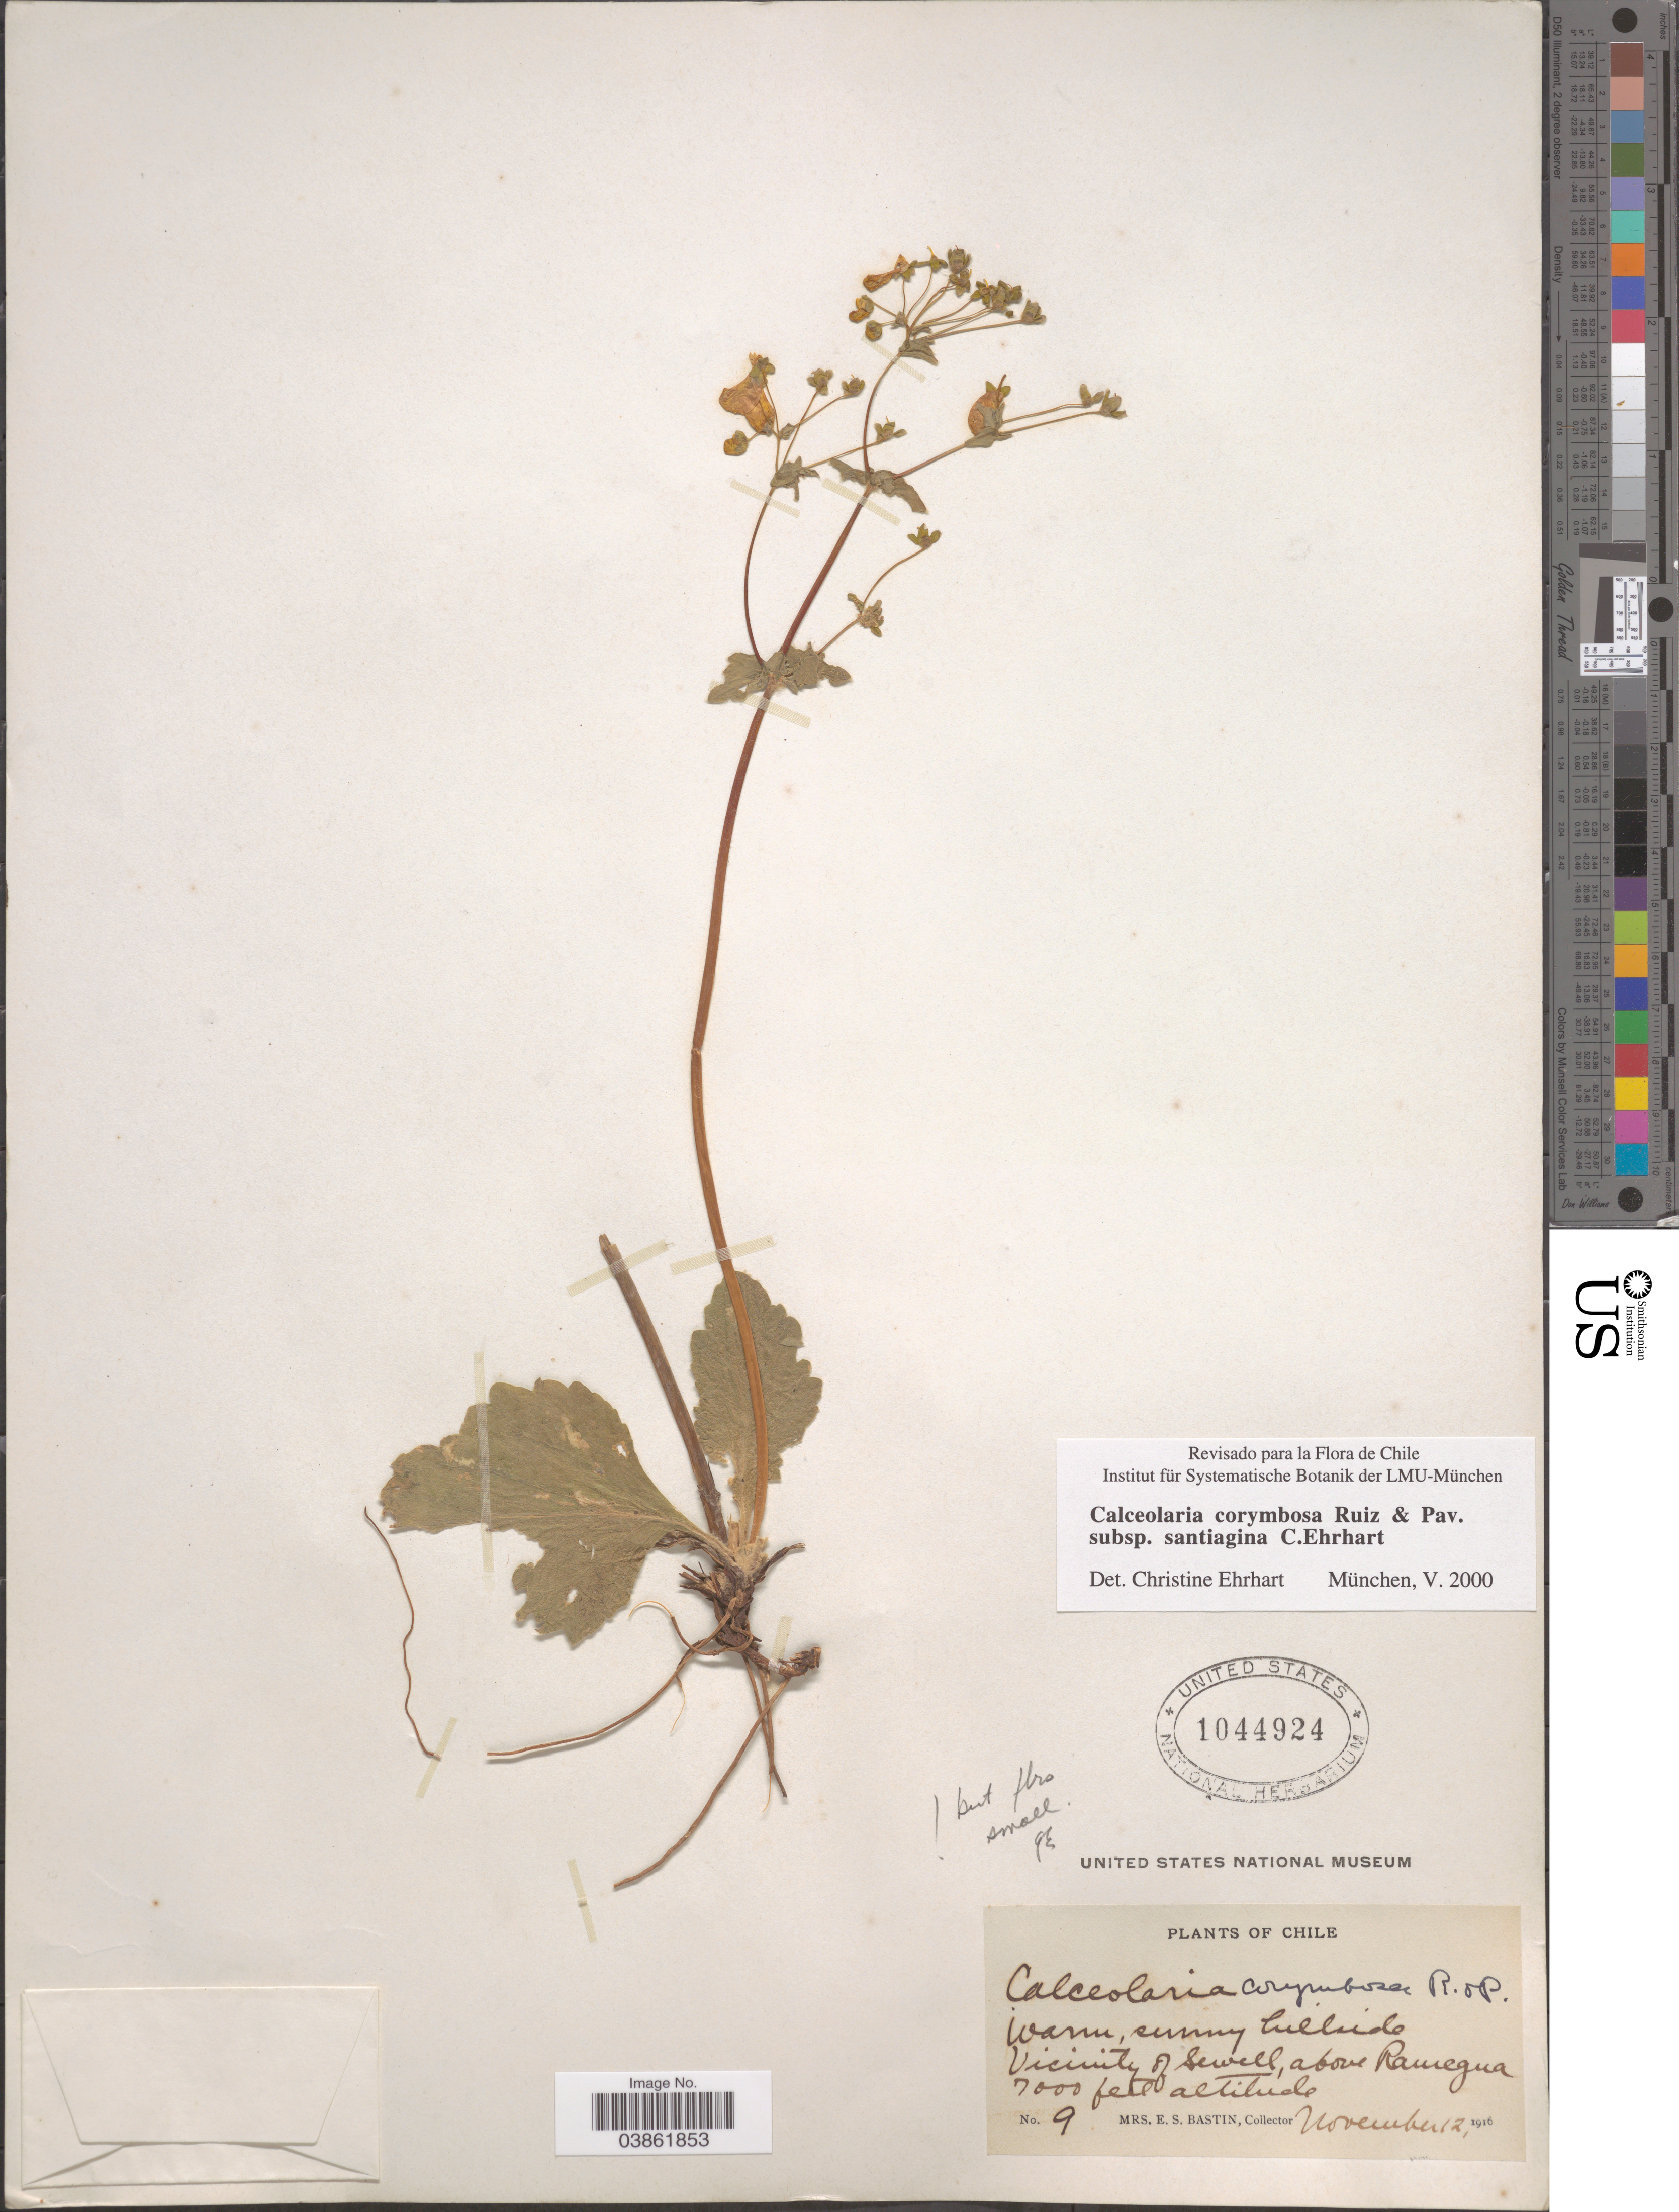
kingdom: Plantae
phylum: Tracheophyta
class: Magnoliopsida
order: Lamiales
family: Calceolariaceae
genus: Calceolaria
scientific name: Calceolaria corymbosa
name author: Ruiz & Pav.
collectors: E. Bastin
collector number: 9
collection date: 1916-11-12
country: Chile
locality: Vicinity of Sewell, above Ramegua.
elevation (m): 2134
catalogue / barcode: US 1044924